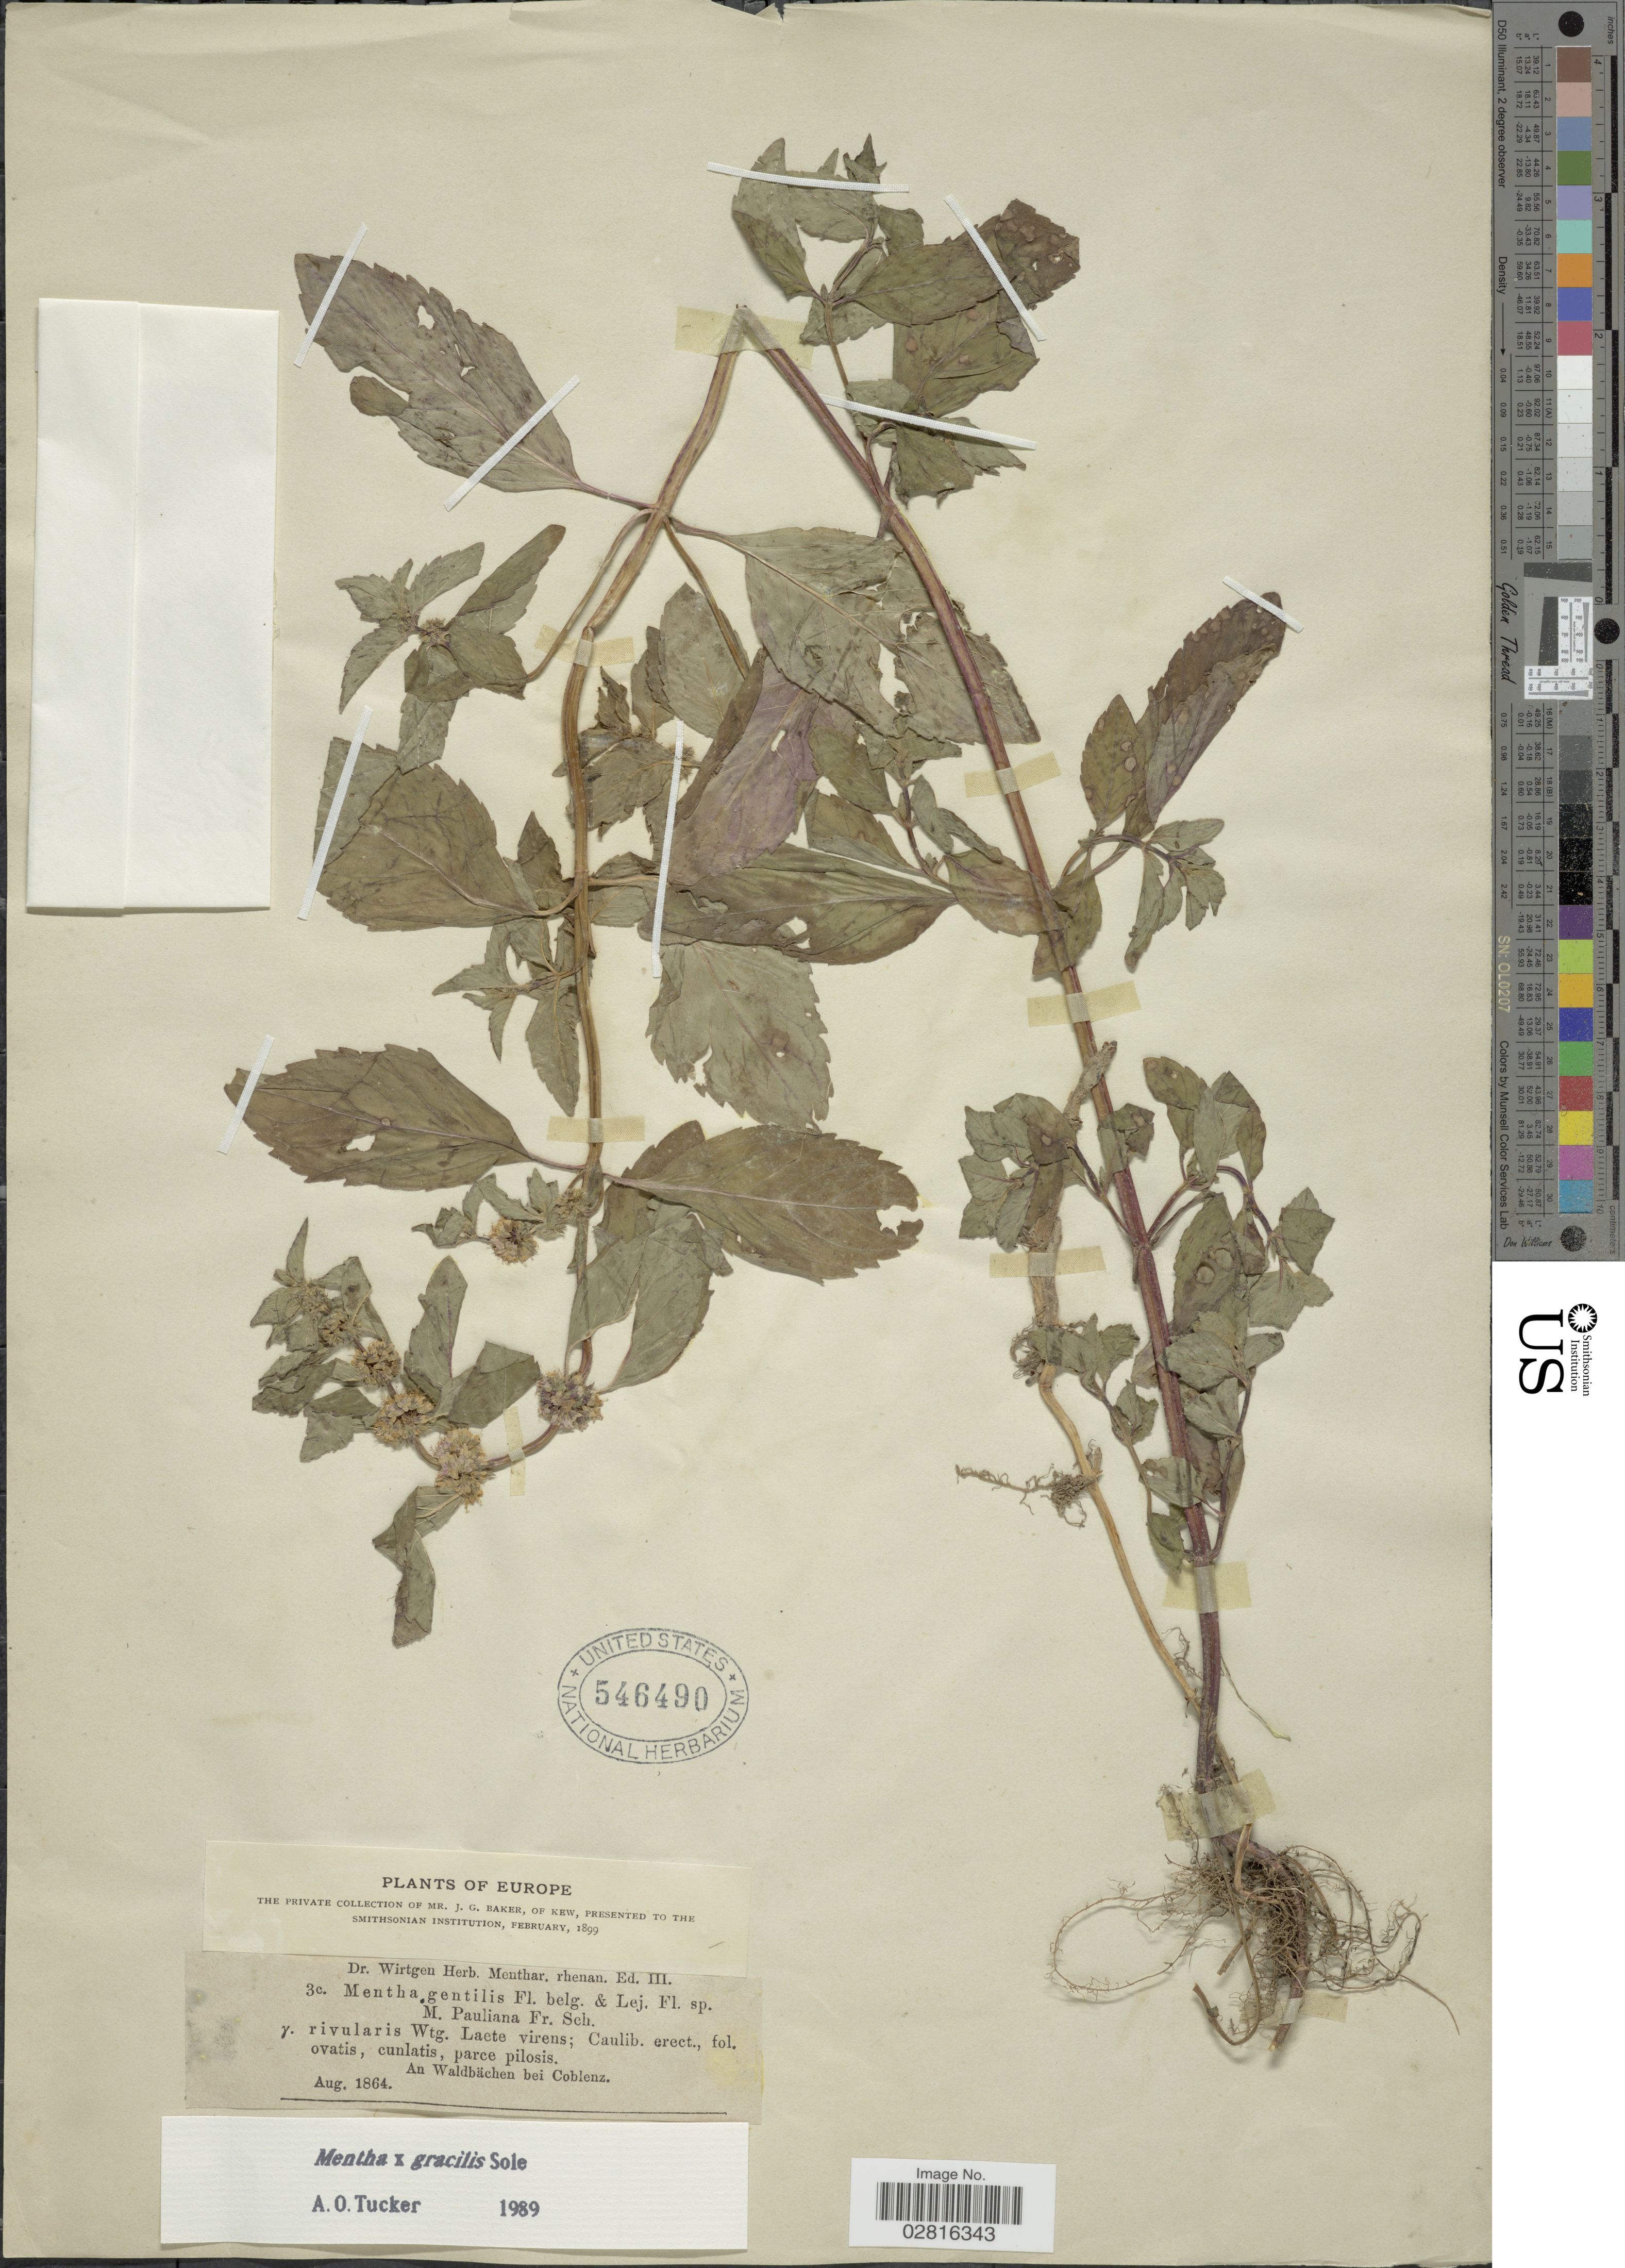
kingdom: Plantae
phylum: Tracheophyta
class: Magnoliopsida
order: Lamiales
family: Lamiaceae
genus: Mentha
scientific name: Mentha x gracilis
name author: Sole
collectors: Wirtgen, --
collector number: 3c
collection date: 1864-08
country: Germany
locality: An Waldbächen bei Coblenz.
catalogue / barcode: US 546490